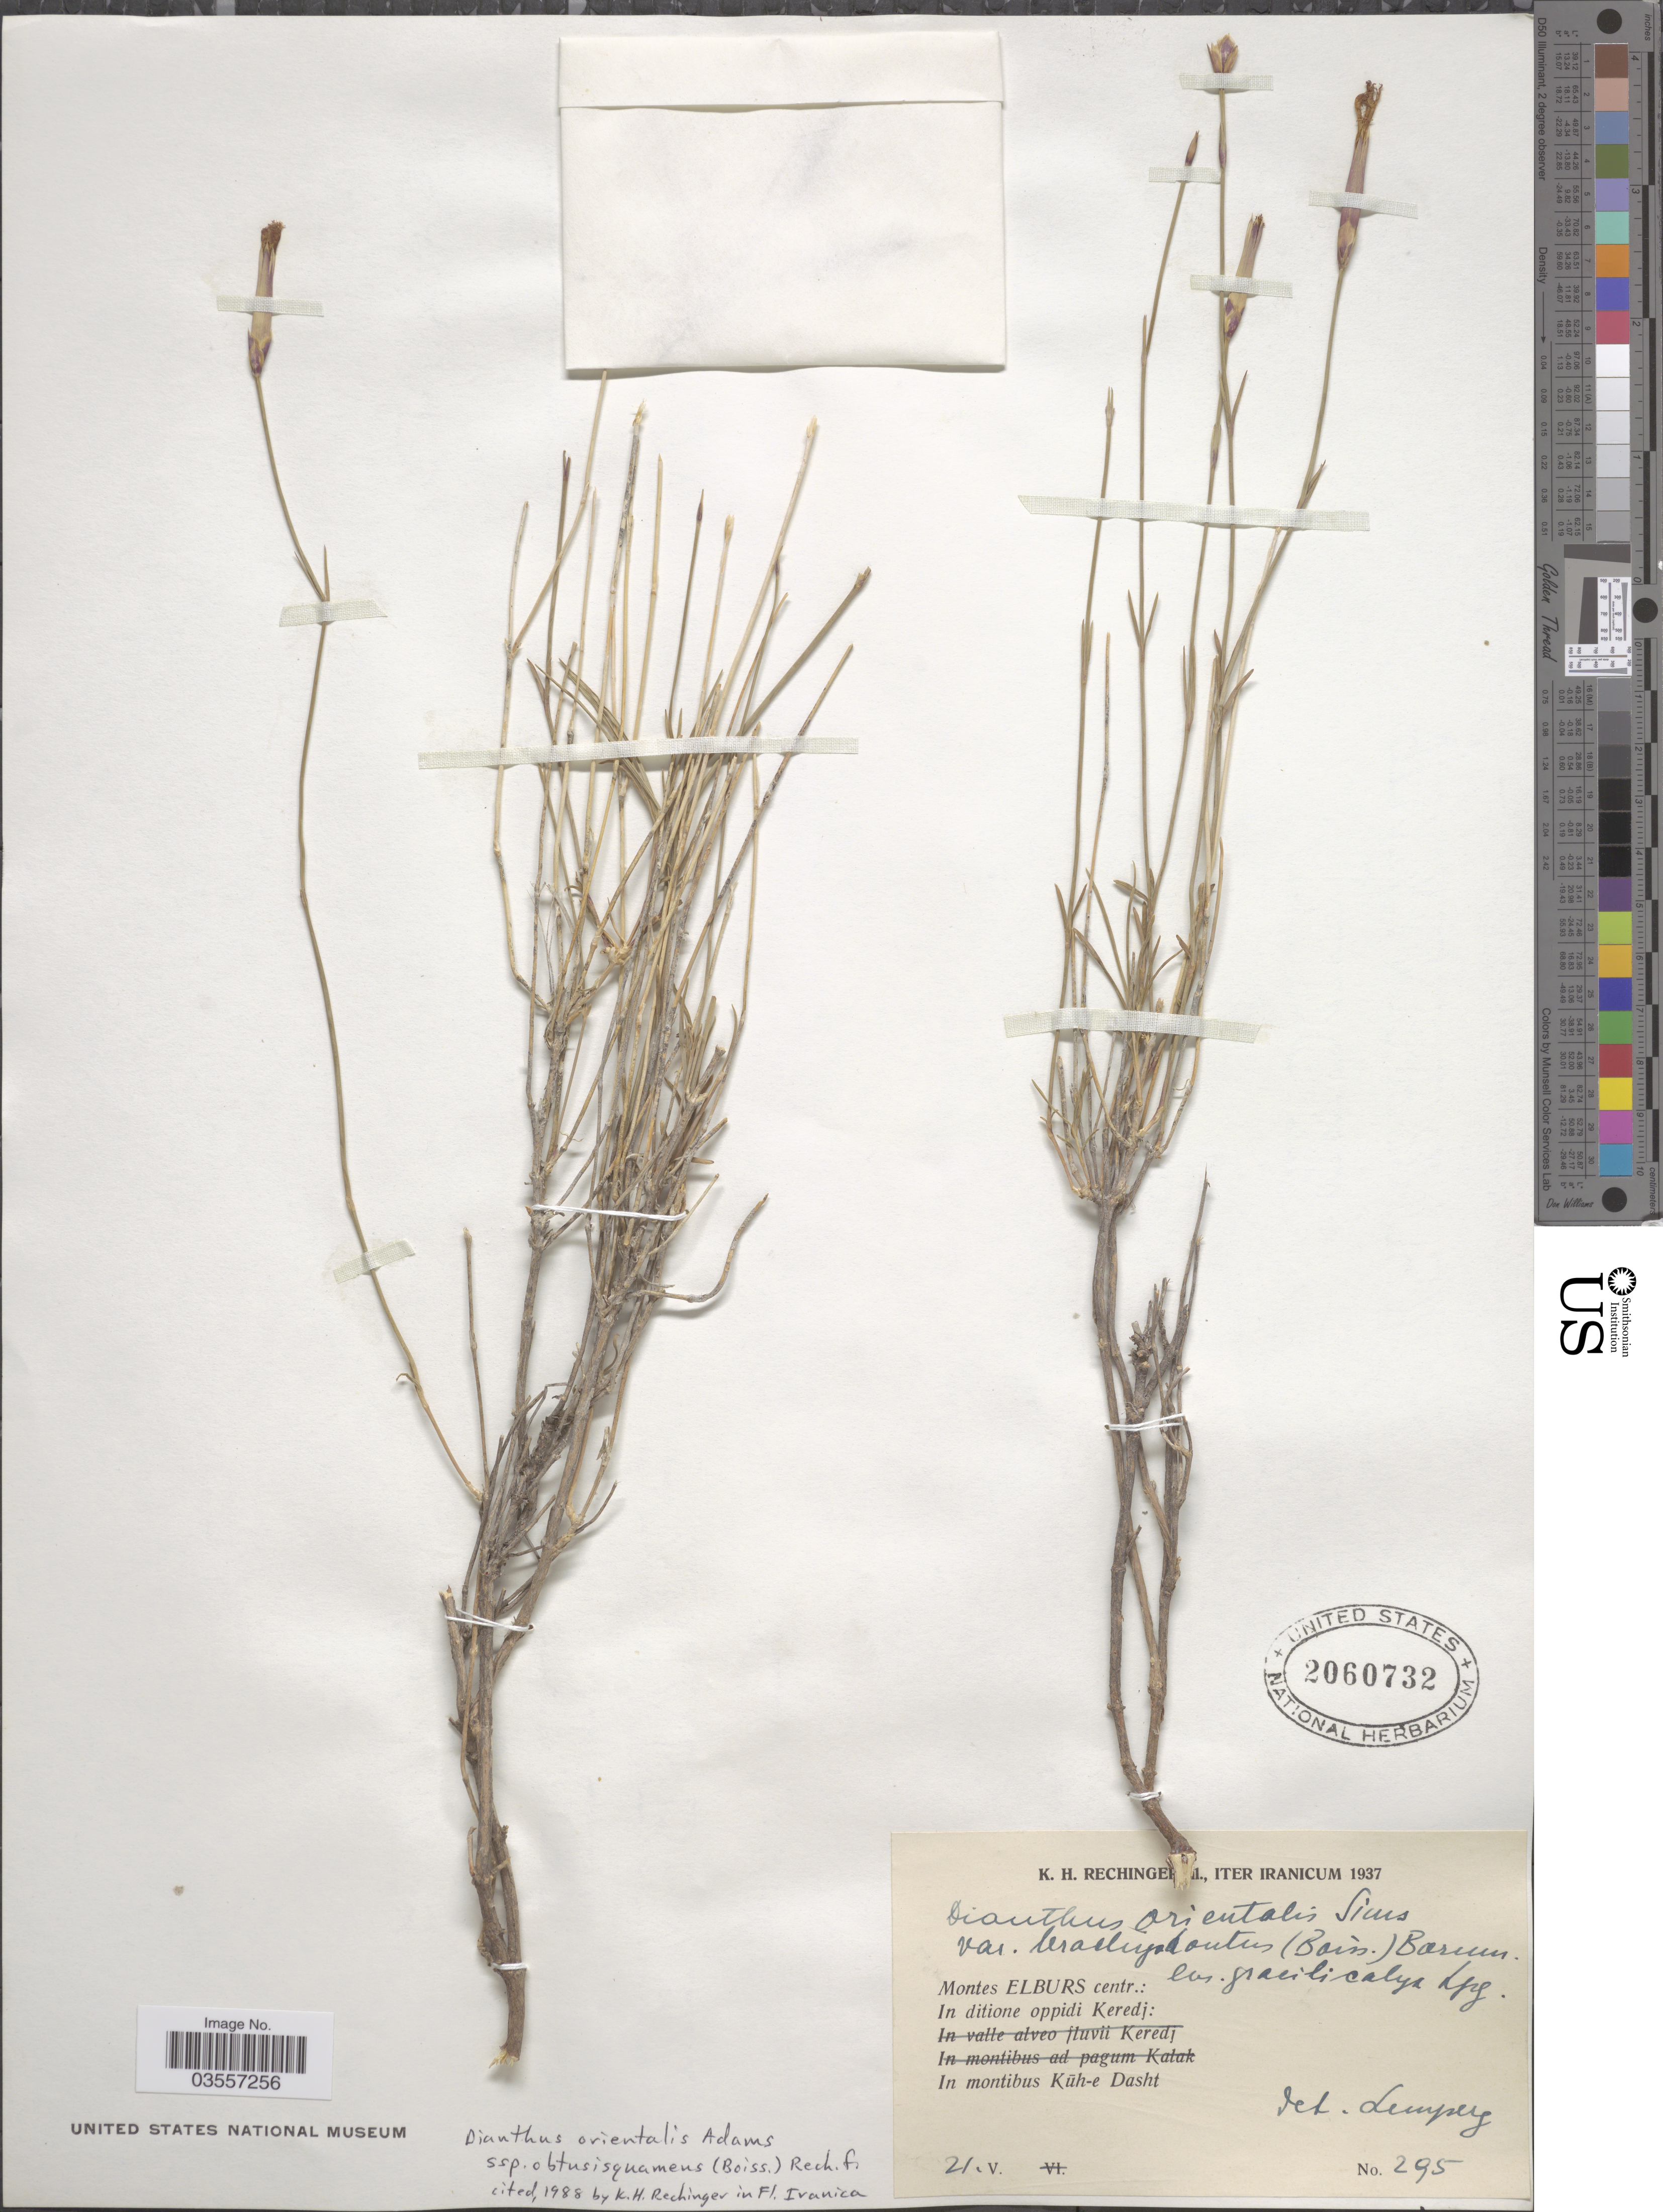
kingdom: Plantae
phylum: Tracheophyta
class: Magnoliopsida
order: Caryophyllales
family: Caryophyllaceae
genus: Dianthus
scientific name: Dianthus orientalis subsp. obtusisquameus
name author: (Boiss.) Rech. f.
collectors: K. H. Rechinger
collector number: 295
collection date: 1937-05-21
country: Iran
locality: Montes Elburs centr.: In ditione oppidi Keredj. In montibus Kūh-e Dasht.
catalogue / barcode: US 2060732